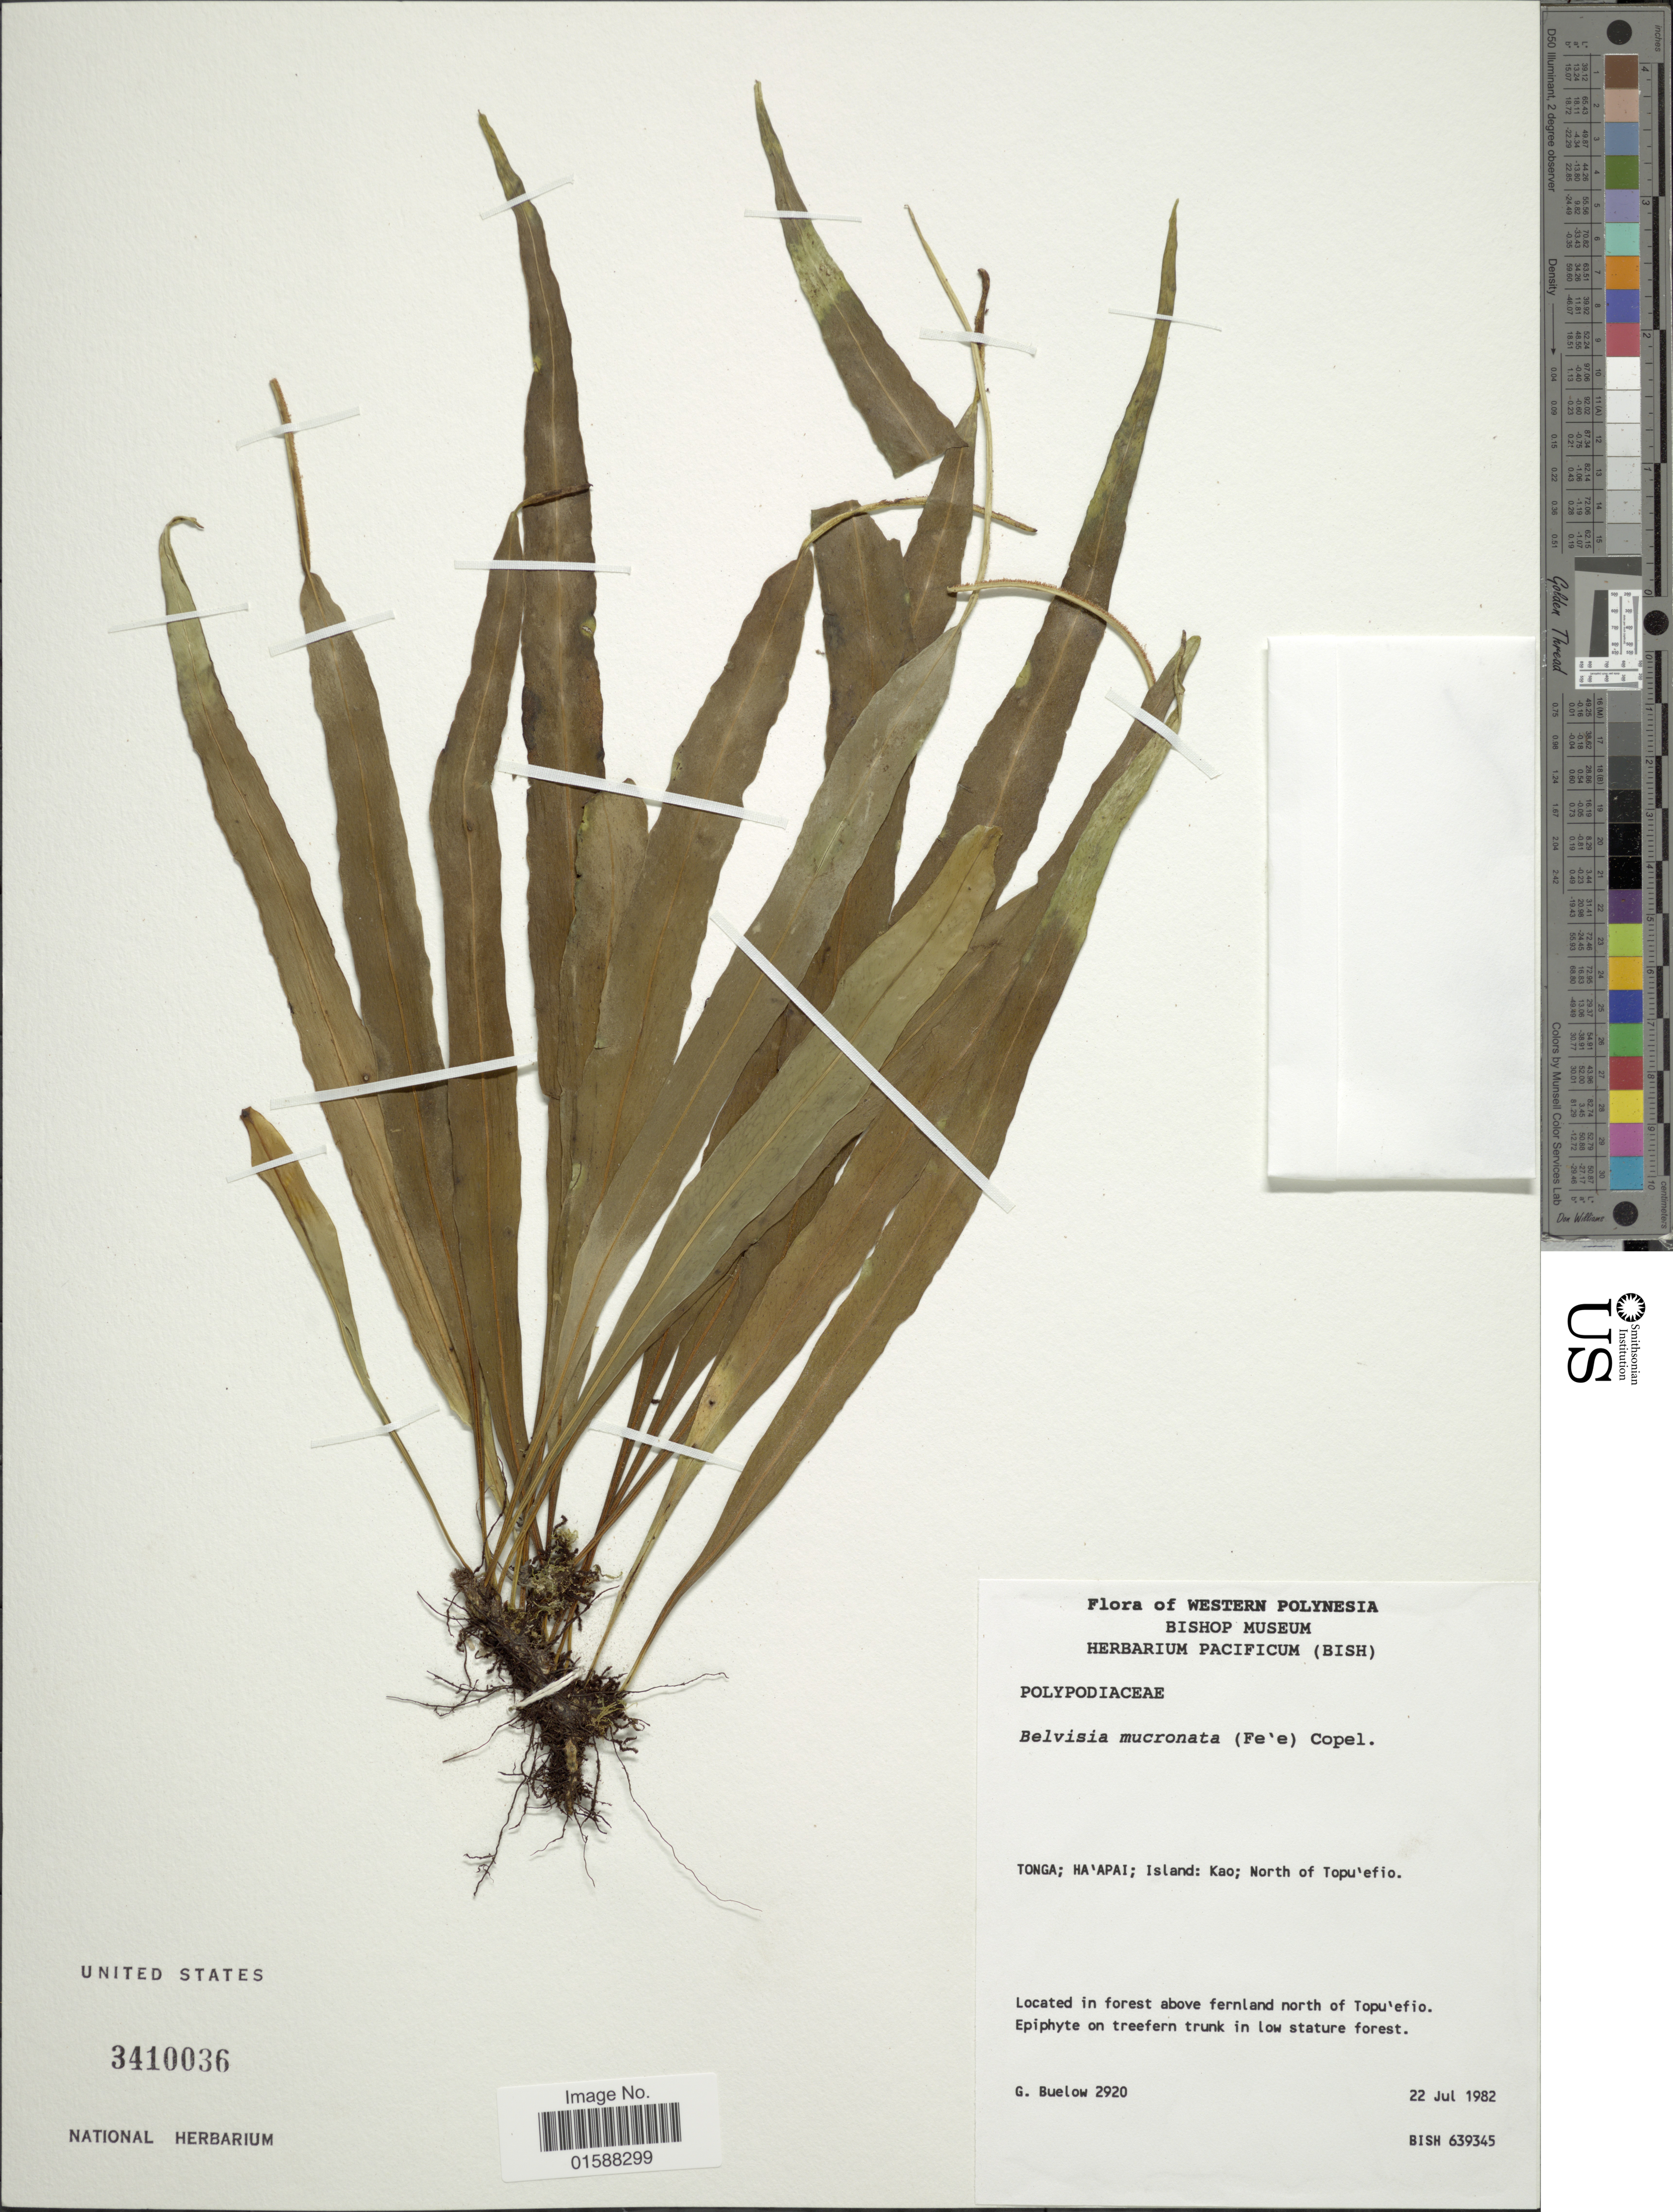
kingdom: Plantae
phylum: Tracheophyta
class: Polypodiopsida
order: Polypodiales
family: Polypodiaceae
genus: Lepisorus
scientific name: Lepisorus mucronatus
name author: (Fée) Li S. Wang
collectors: G. Buelow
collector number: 2920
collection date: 1982-07-22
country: Tonga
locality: Western Polynesia. Ha'apai; Island: Kao: North of Topu'efio. In forest above fernland north of Topu'efio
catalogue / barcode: US 3410036